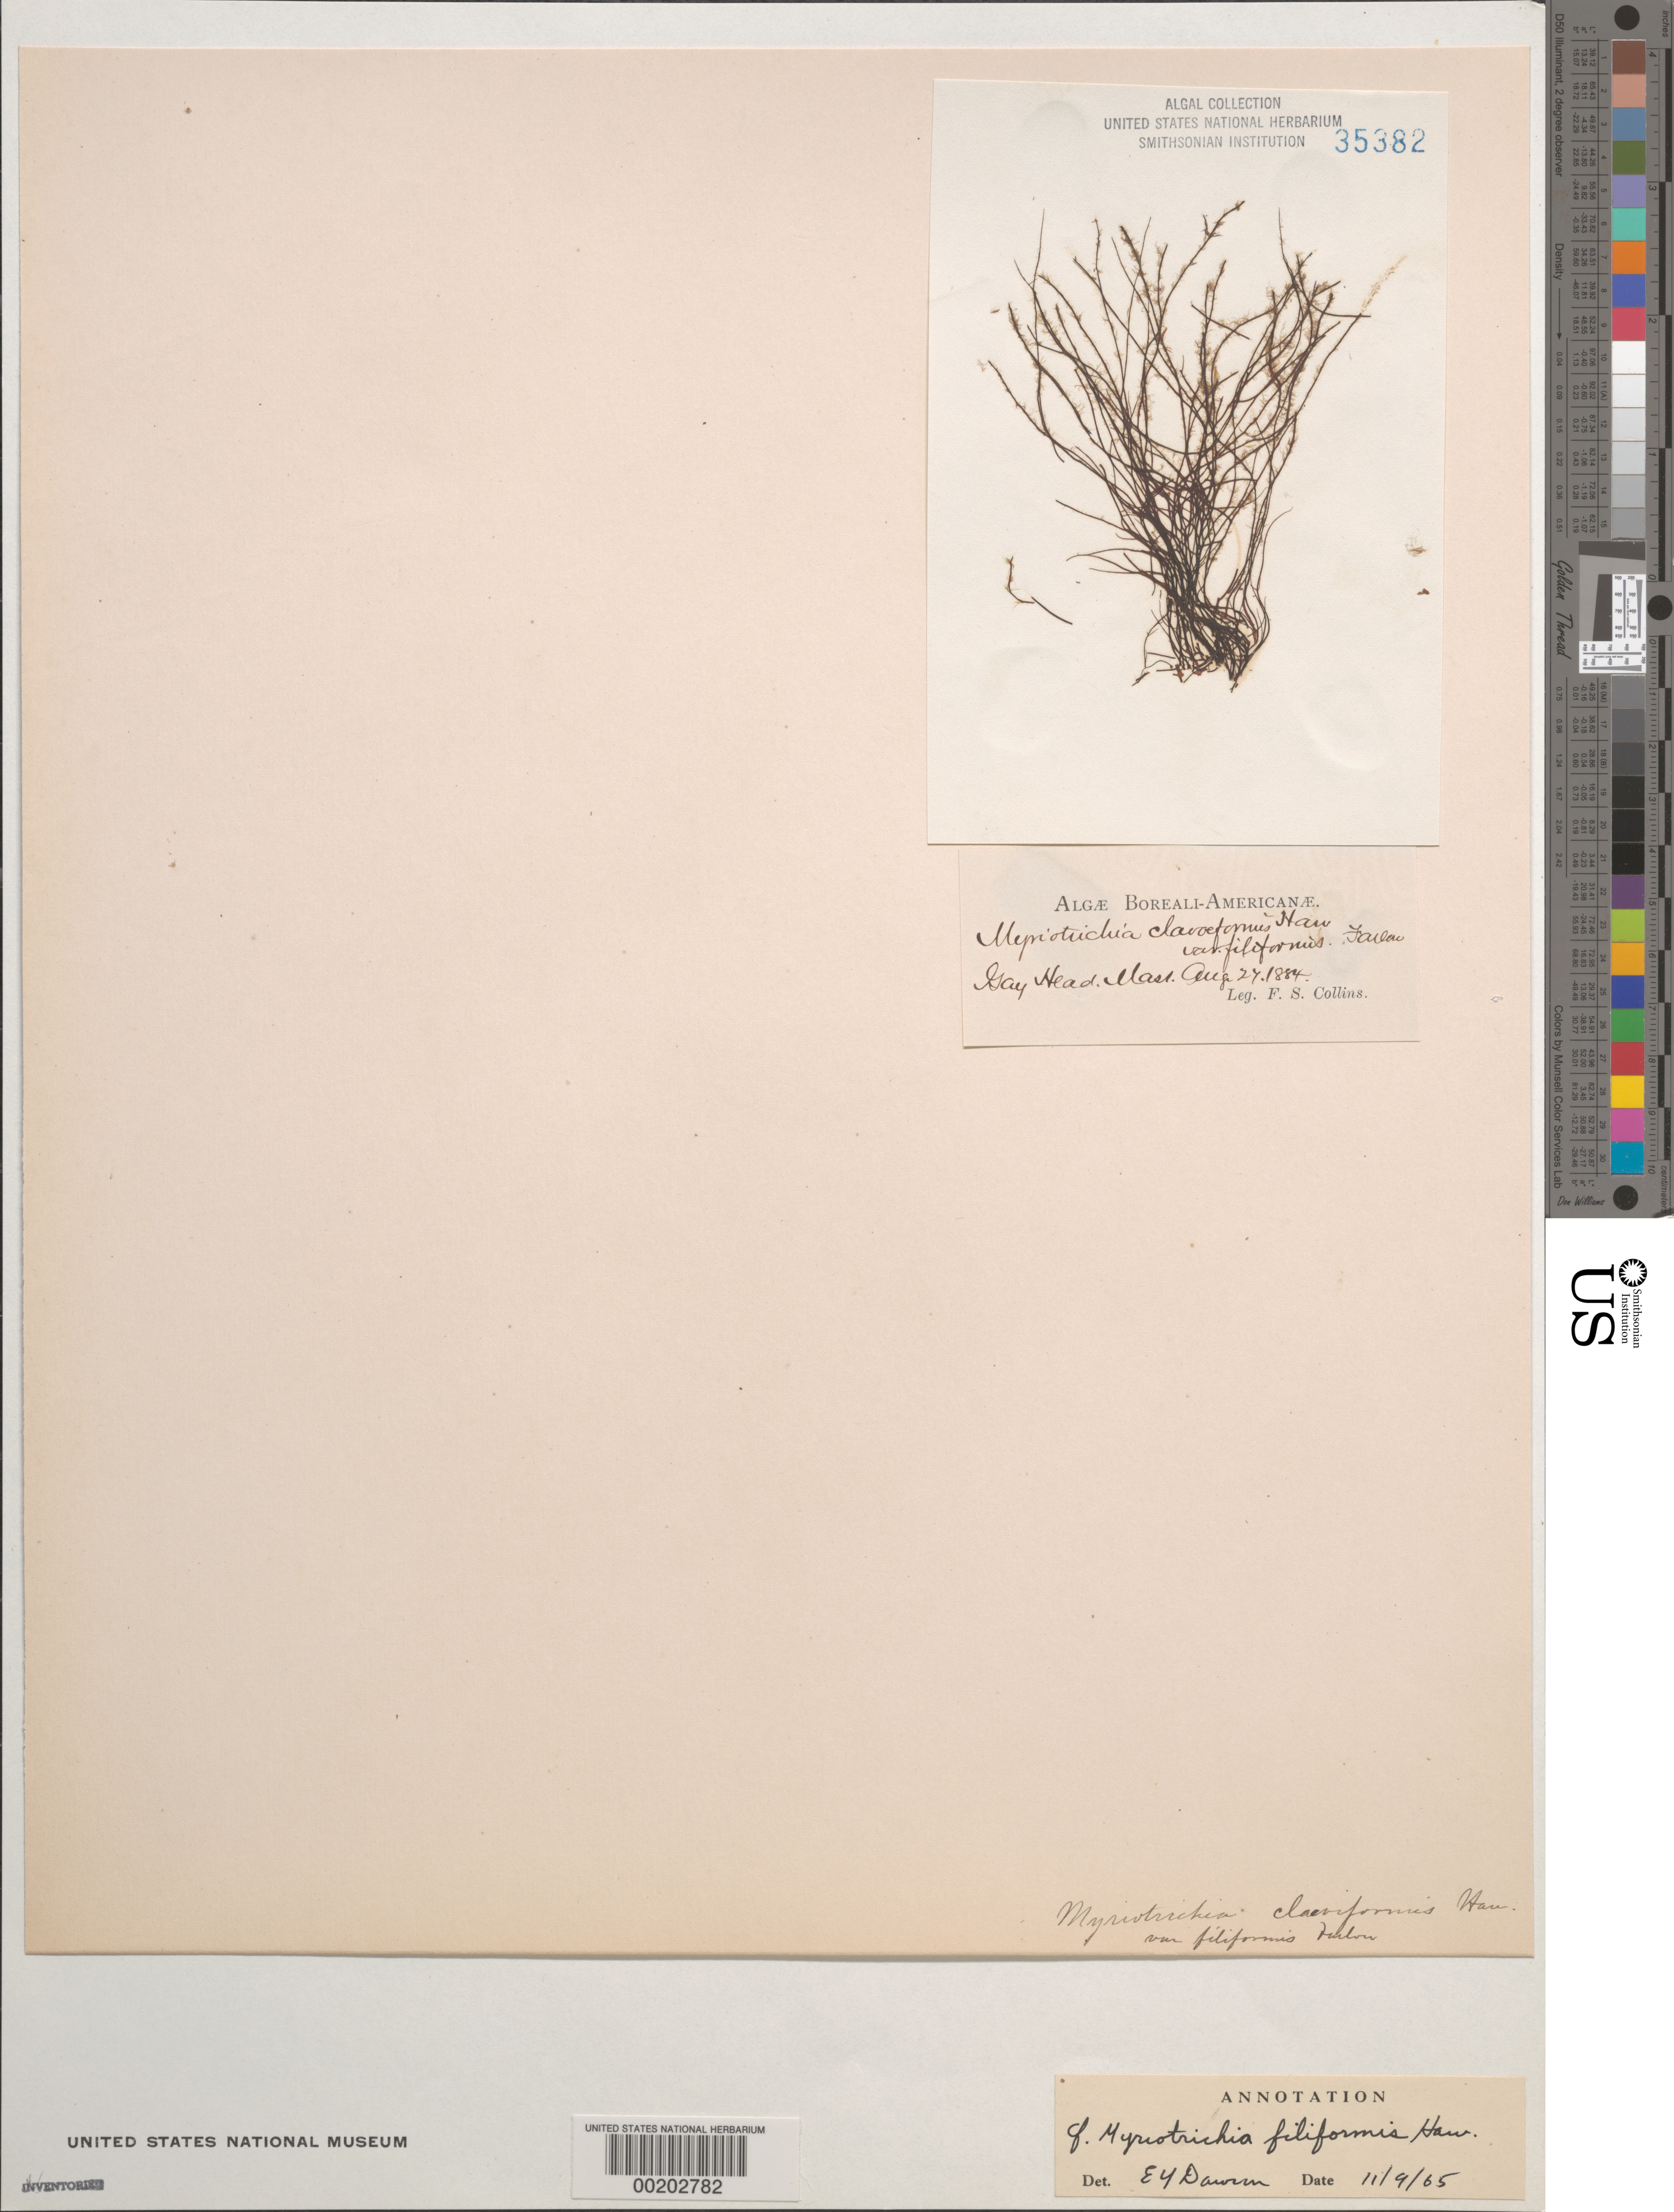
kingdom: Chromista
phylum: Ochrophyta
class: Phaeophyceae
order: Dictyosiphonales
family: Myriotrichiaceae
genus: Myriotrichia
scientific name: Myriotrichia clavaeformis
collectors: F. Collins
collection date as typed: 27 Aug 1884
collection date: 1884-08-27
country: United States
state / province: Massachusetts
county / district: Dukes County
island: Martha's Vineyard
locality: Gay Head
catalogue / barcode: US 35382